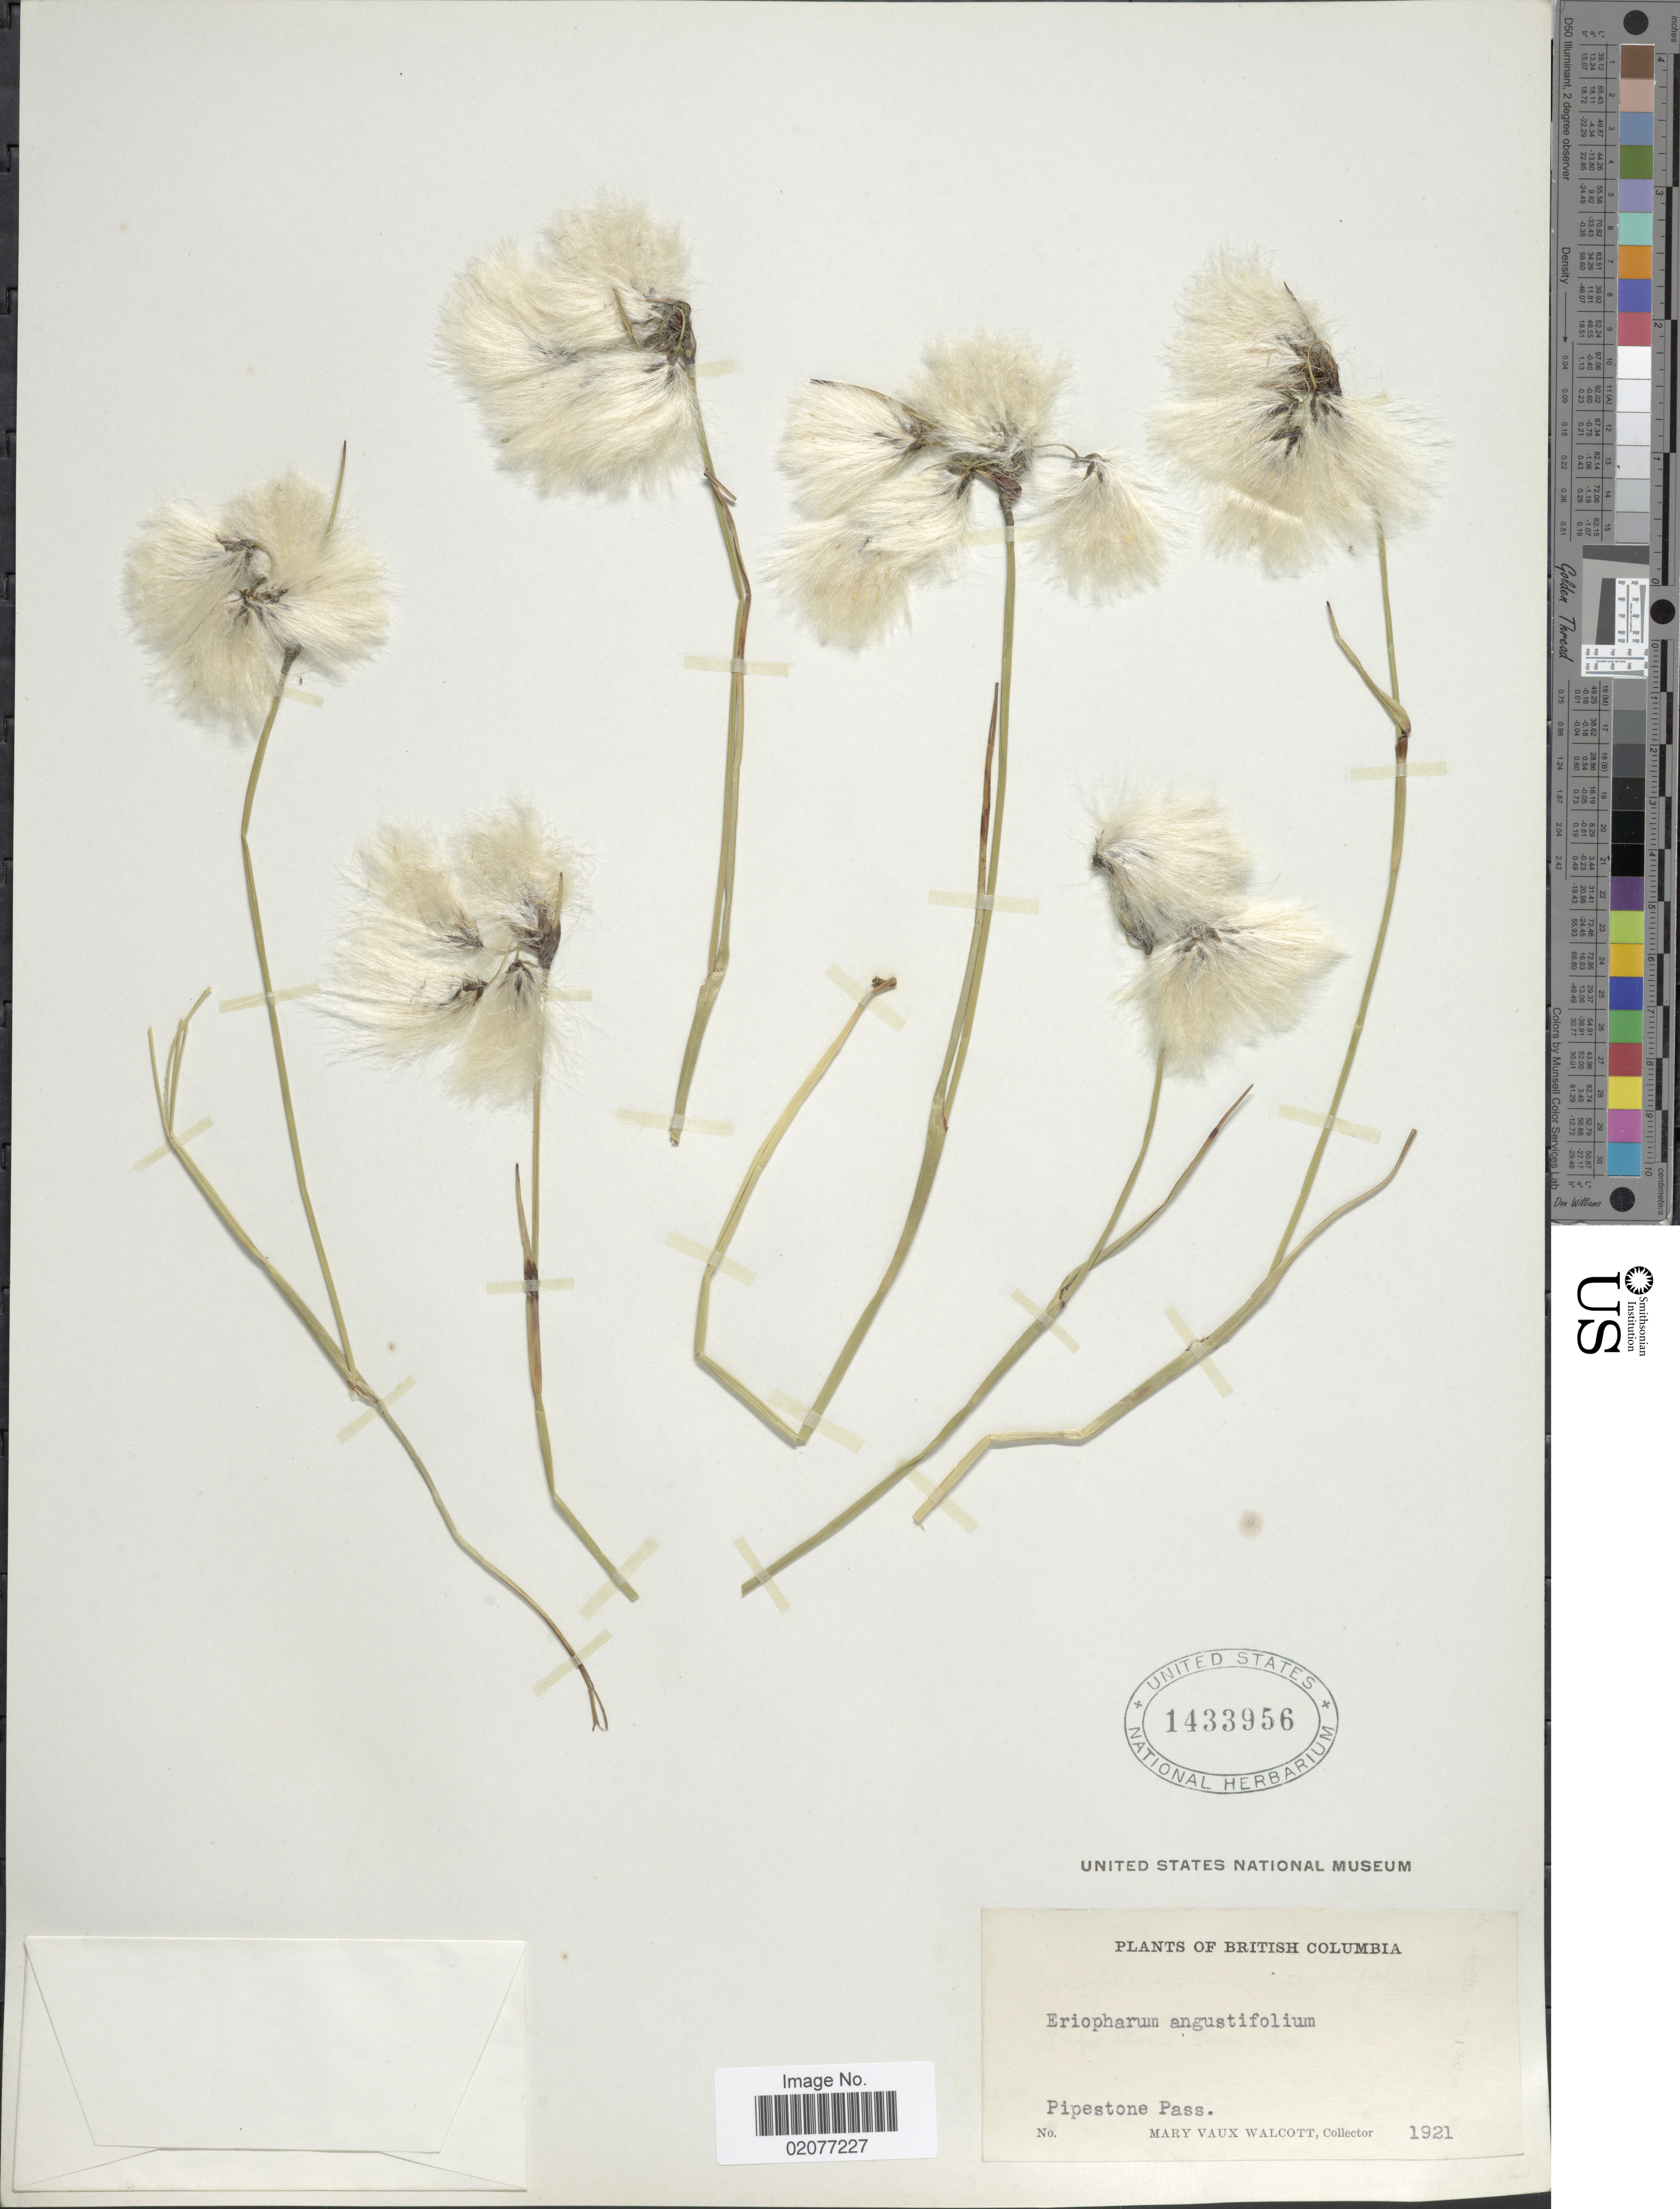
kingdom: Plantae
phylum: Tracheophyta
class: Liliopsida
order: Poales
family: Cyperaceae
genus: Eriophorum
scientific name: Eriophorum angustifolium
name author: Honck.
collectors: M. Walcott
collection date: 1921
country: Canada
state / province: British Columbia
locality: British Colombia. Pipestone Pass.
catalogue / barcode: US 1433956